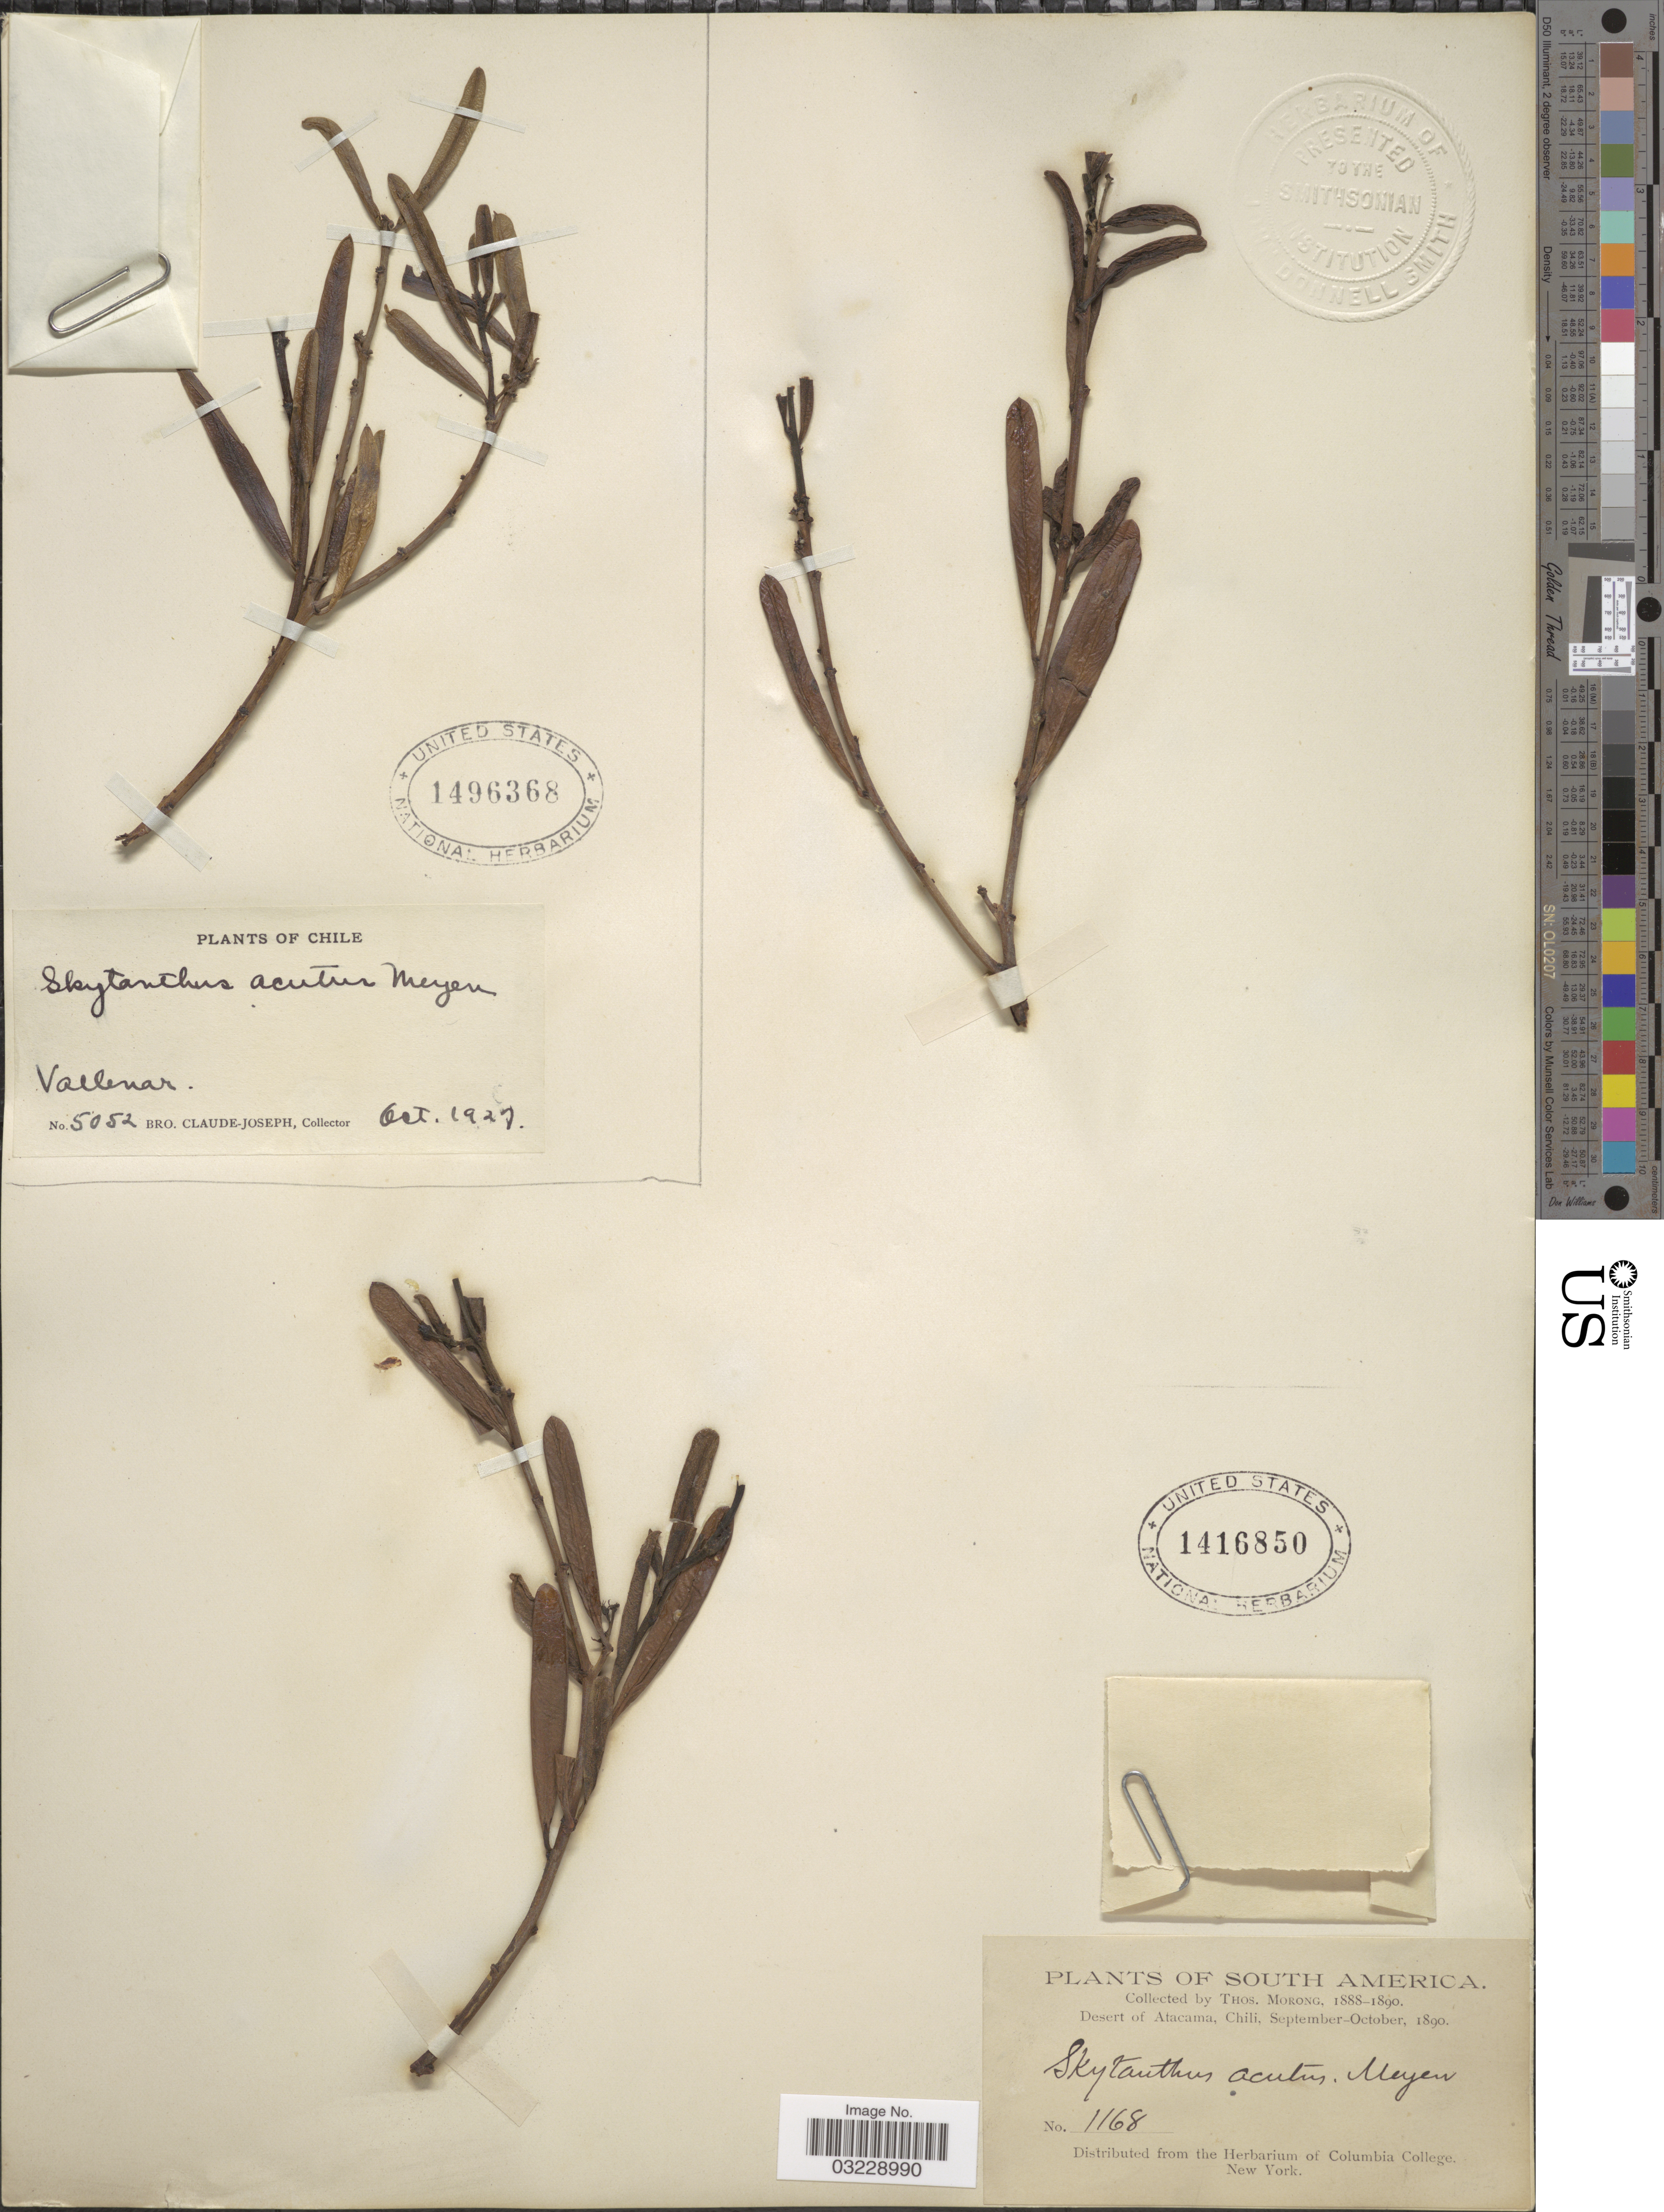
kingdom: Plantae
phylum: Tracheophyta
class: Magnoliopsida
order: Gentianales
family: Apocynaceae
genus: Skytanthus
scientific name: Skytanthus acutus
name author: Meyen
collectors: Bro. Claude-Joseph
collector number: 5052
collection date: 1927-10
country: Chile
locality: Vallenar.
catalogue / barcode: US 1496368-2